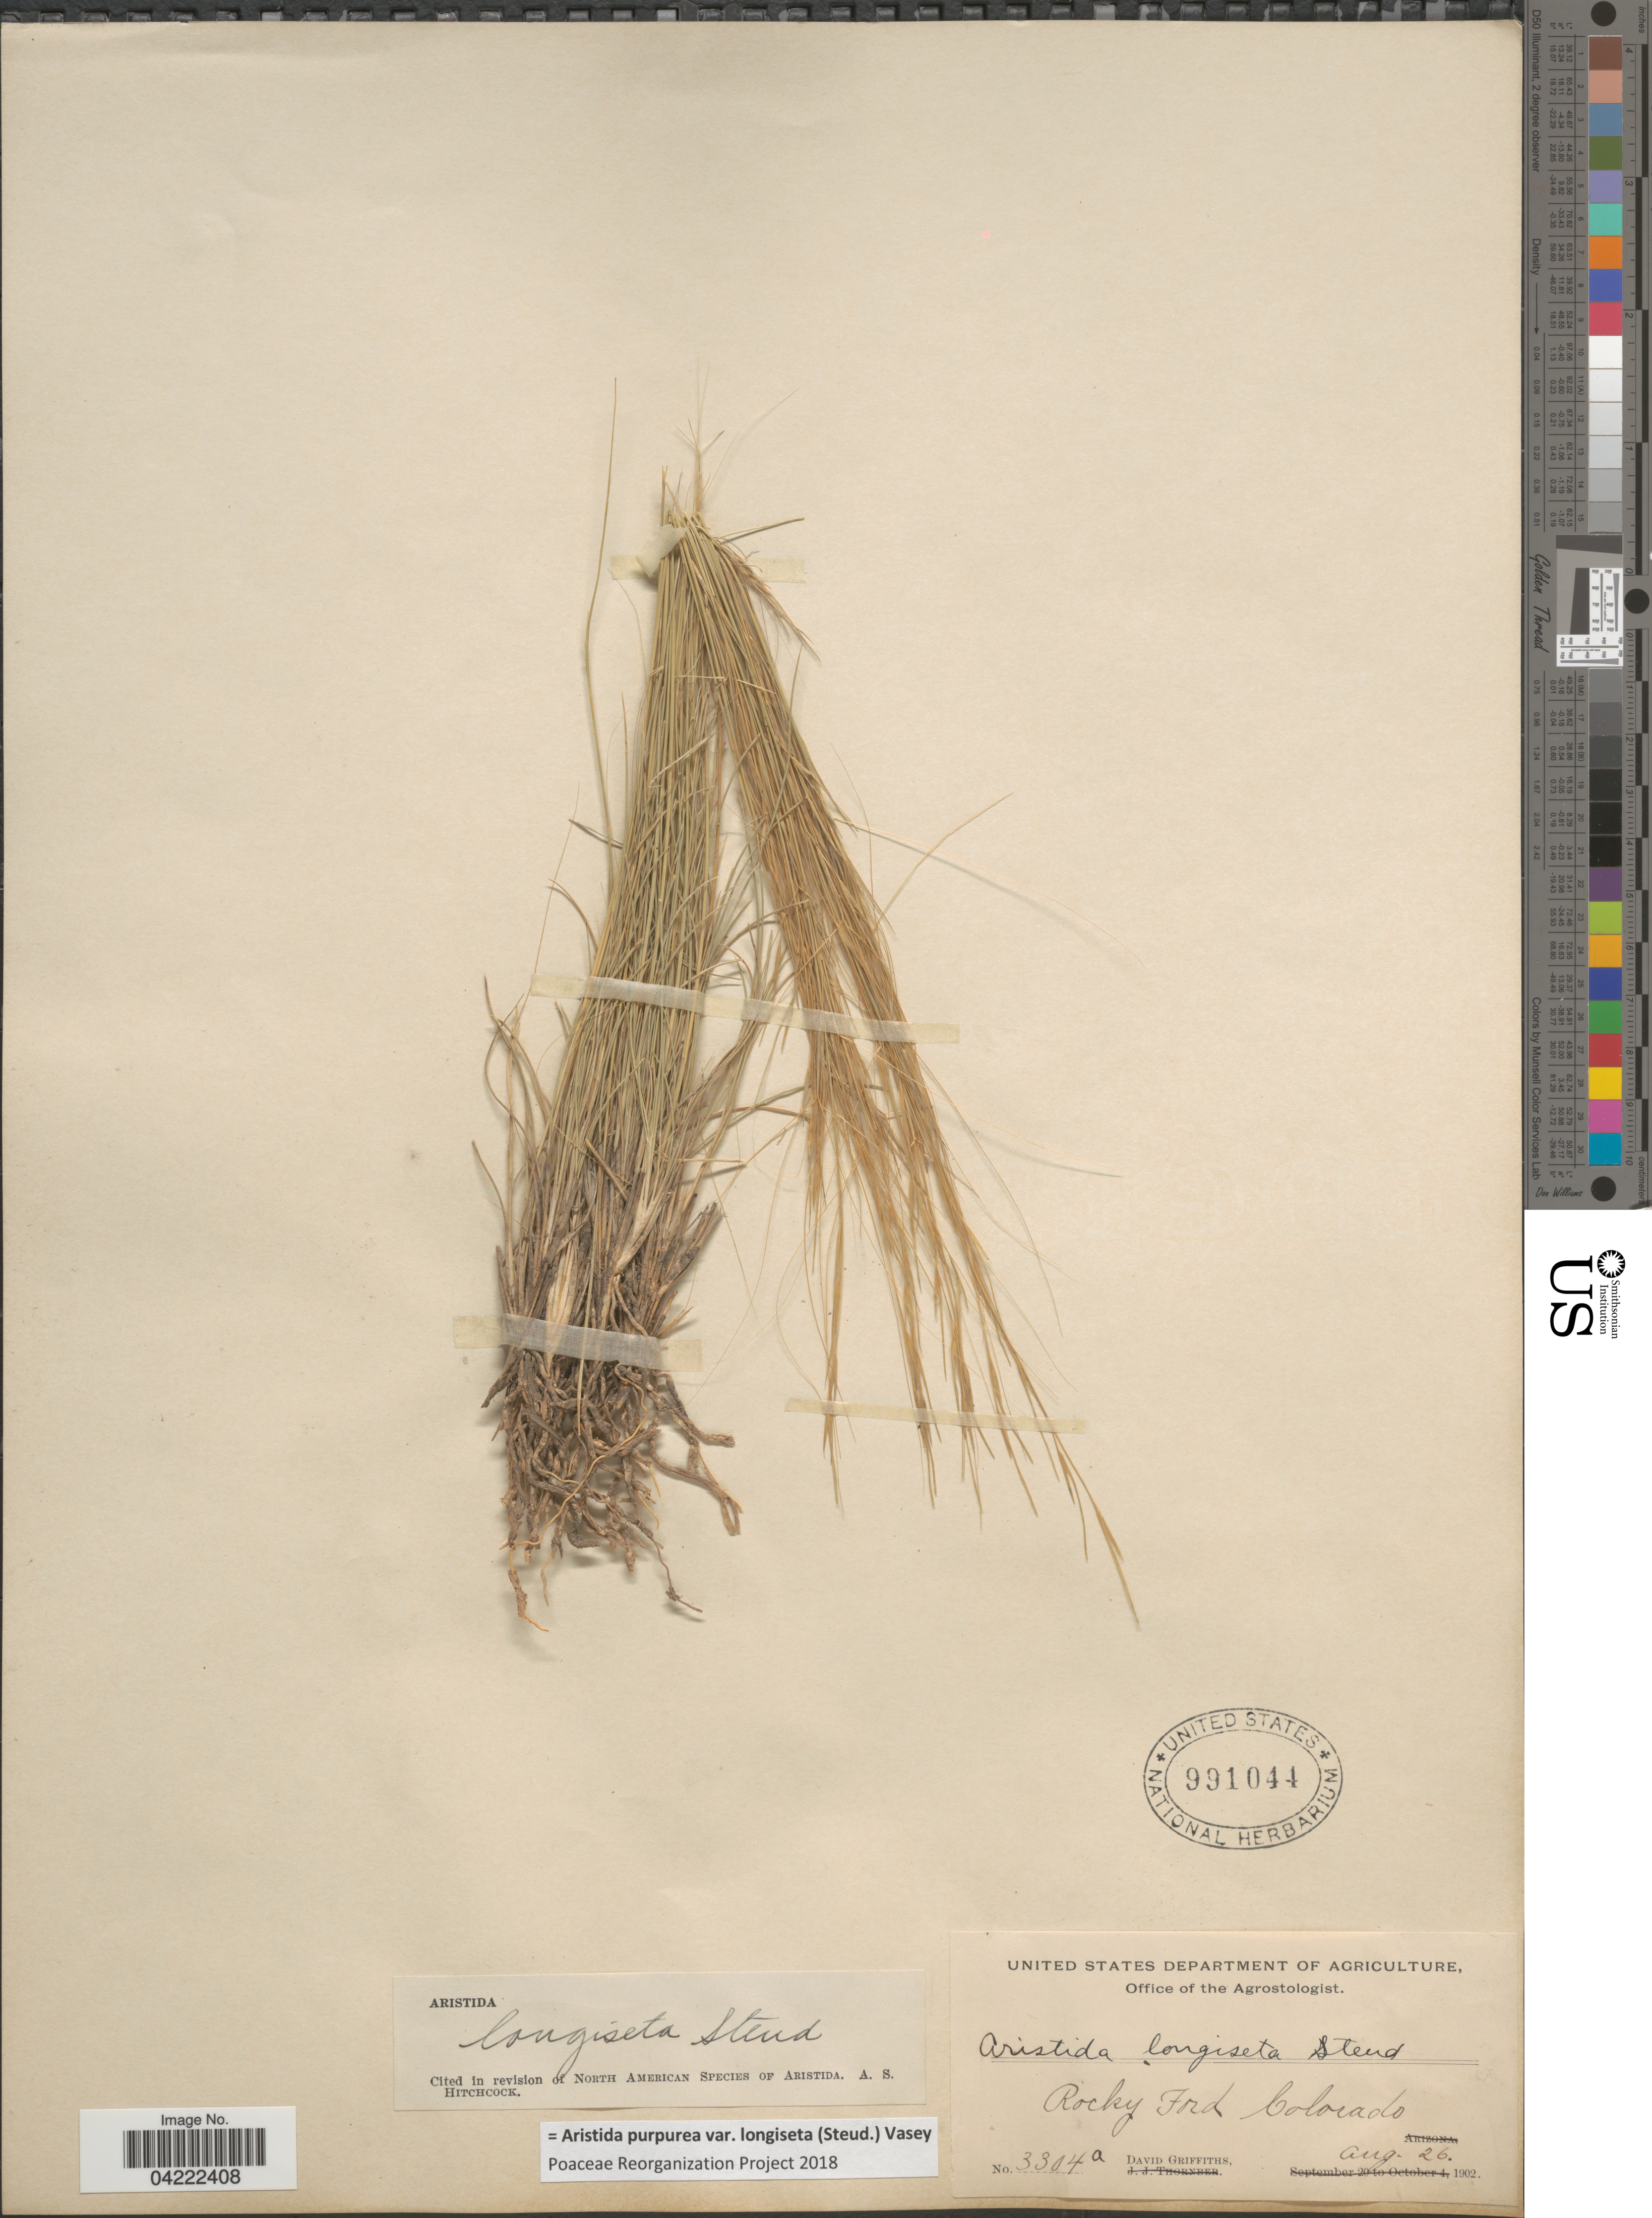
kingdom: Plantae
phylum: Tracheophyta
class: Liliopsida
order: Poales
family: Poaceae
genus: Aristida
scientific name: Aristida purpurea var. longiseta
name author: (Steud.) Vasey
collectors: D. Griffiths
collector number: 3304a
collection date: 1902-08-26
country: United States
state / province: Colorado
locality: Rocky Ford.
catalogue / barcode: US 991044